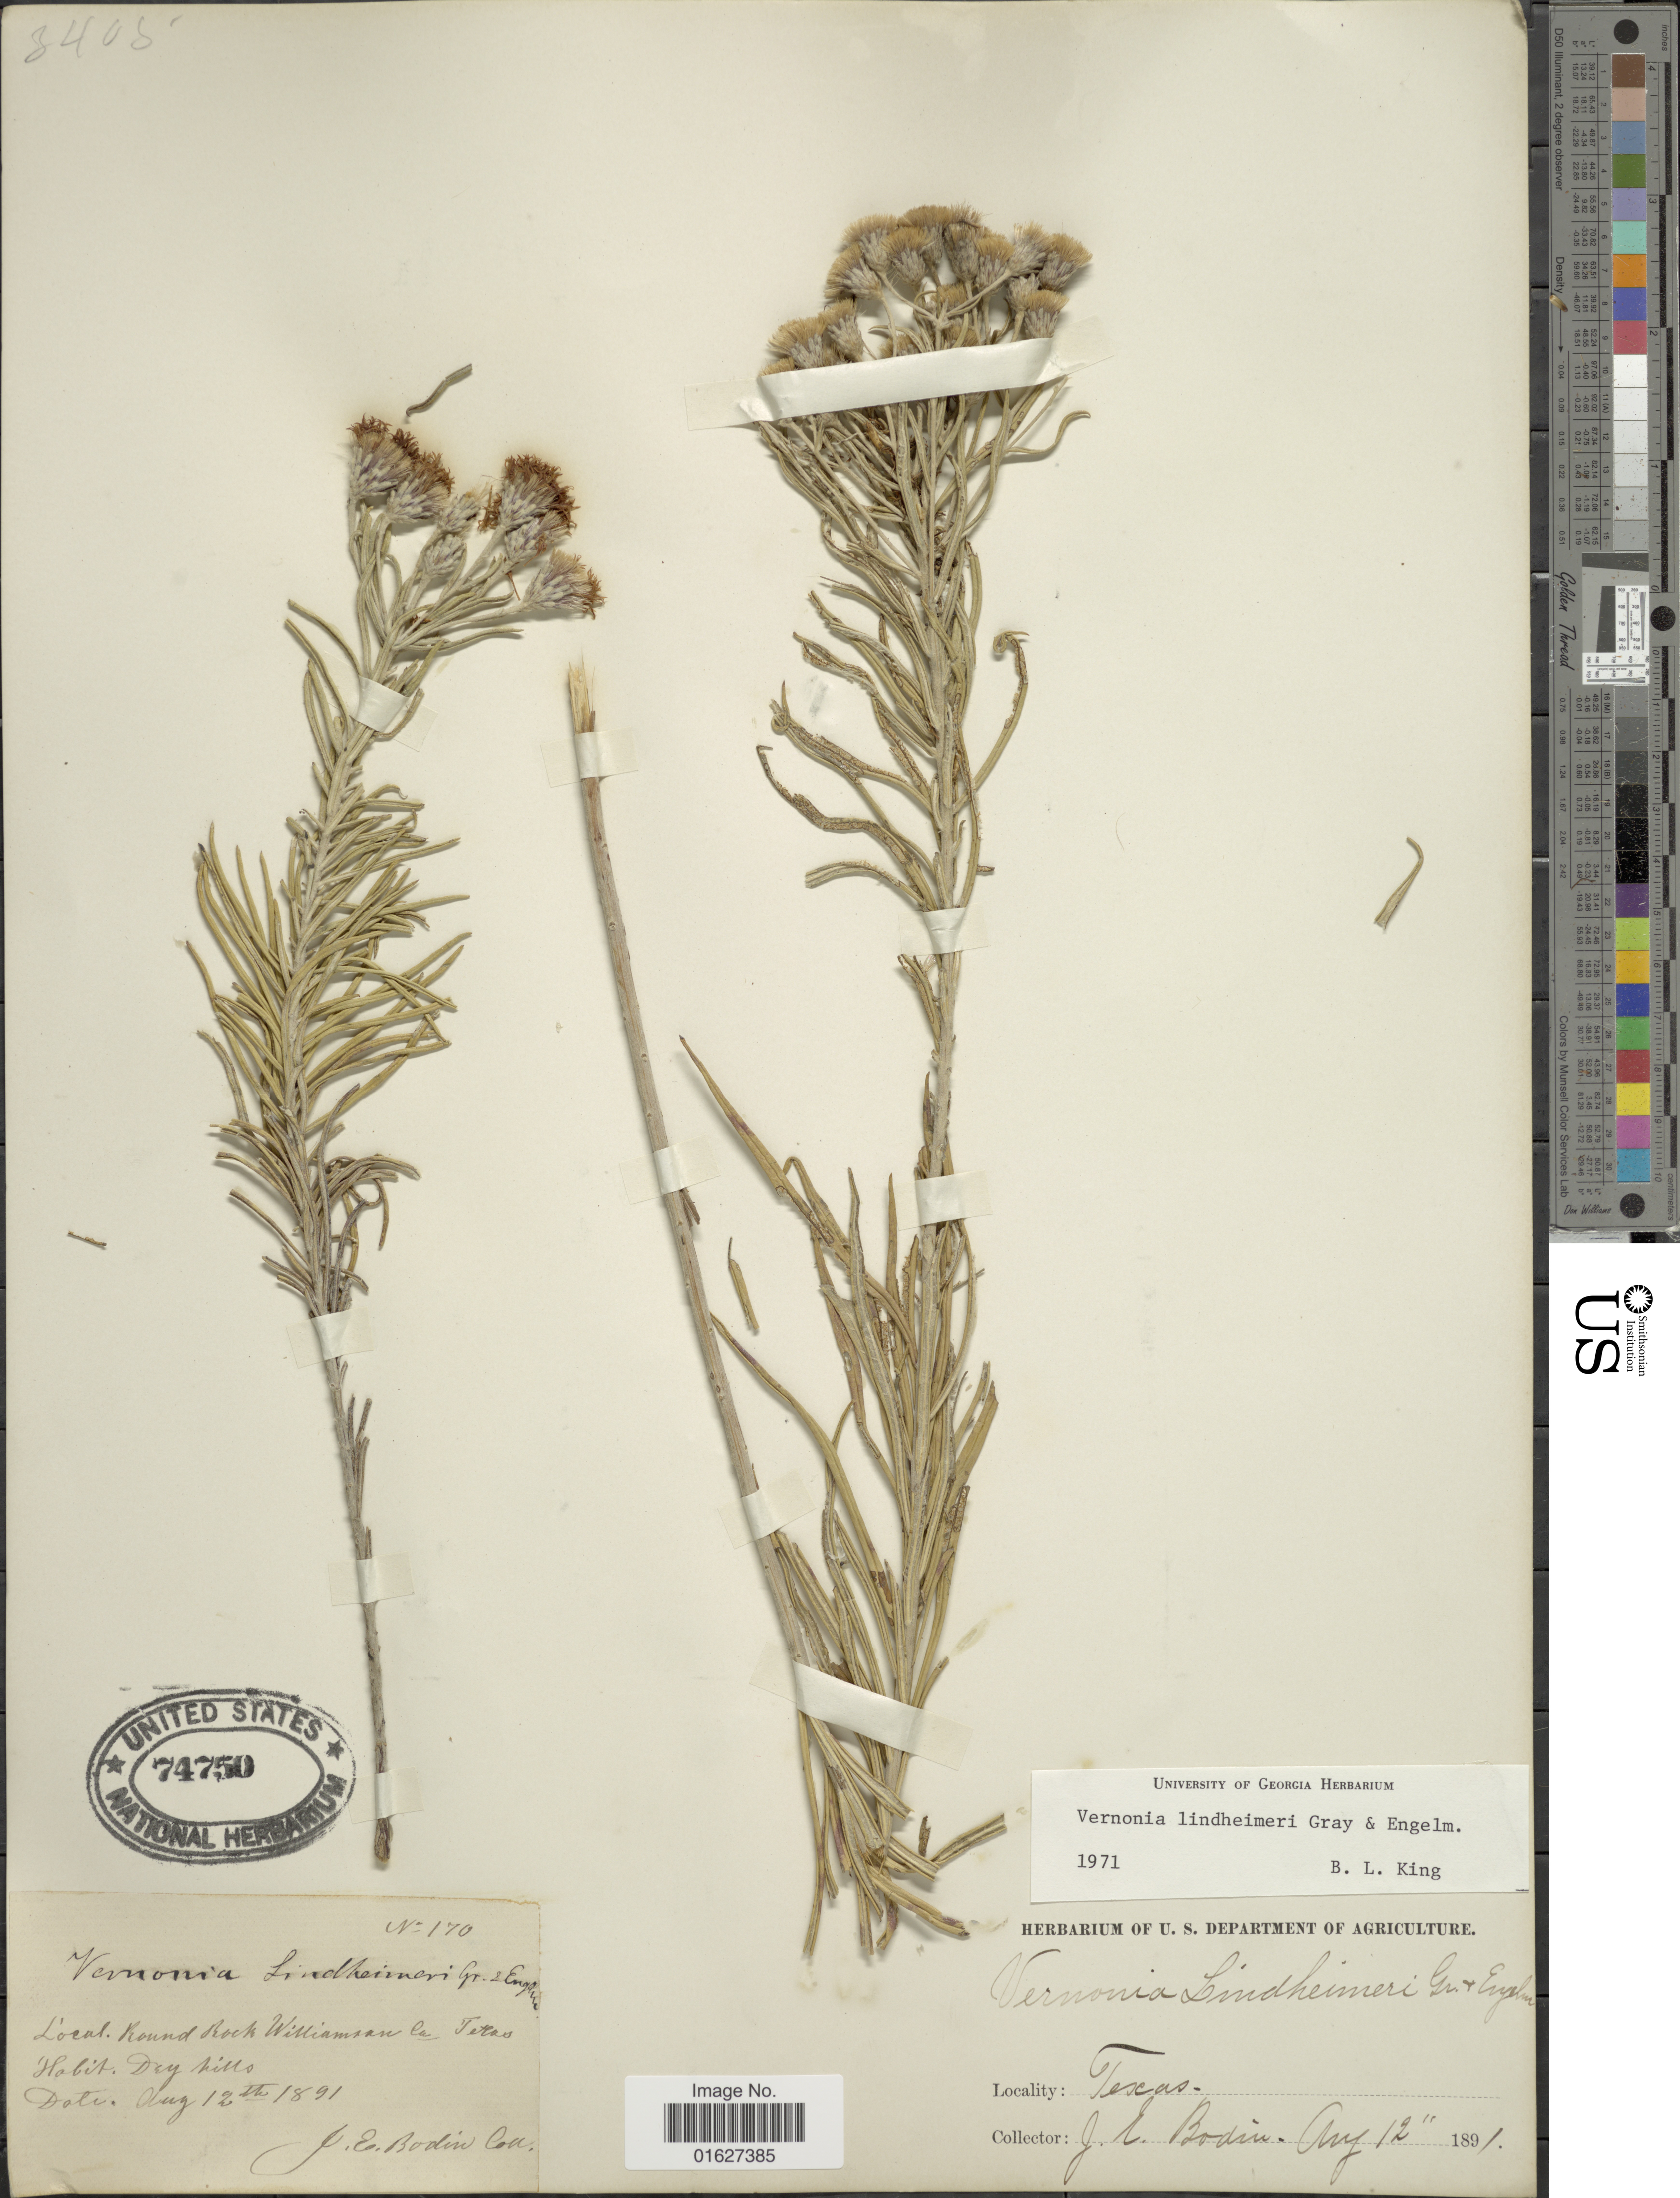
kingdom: Plantae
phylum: Tracheophyta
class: Magnoliopsida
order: Asterales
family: Asteraceae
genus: Vernonia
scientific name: Vernonia lindheimeri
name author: A. Gray & Engelm. in A. Gray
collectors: J. E. Bodin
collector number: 170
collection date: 1891-08-12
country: United States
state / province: Texas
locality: Local Round Rock Williamson Co.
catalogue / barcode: US 74750